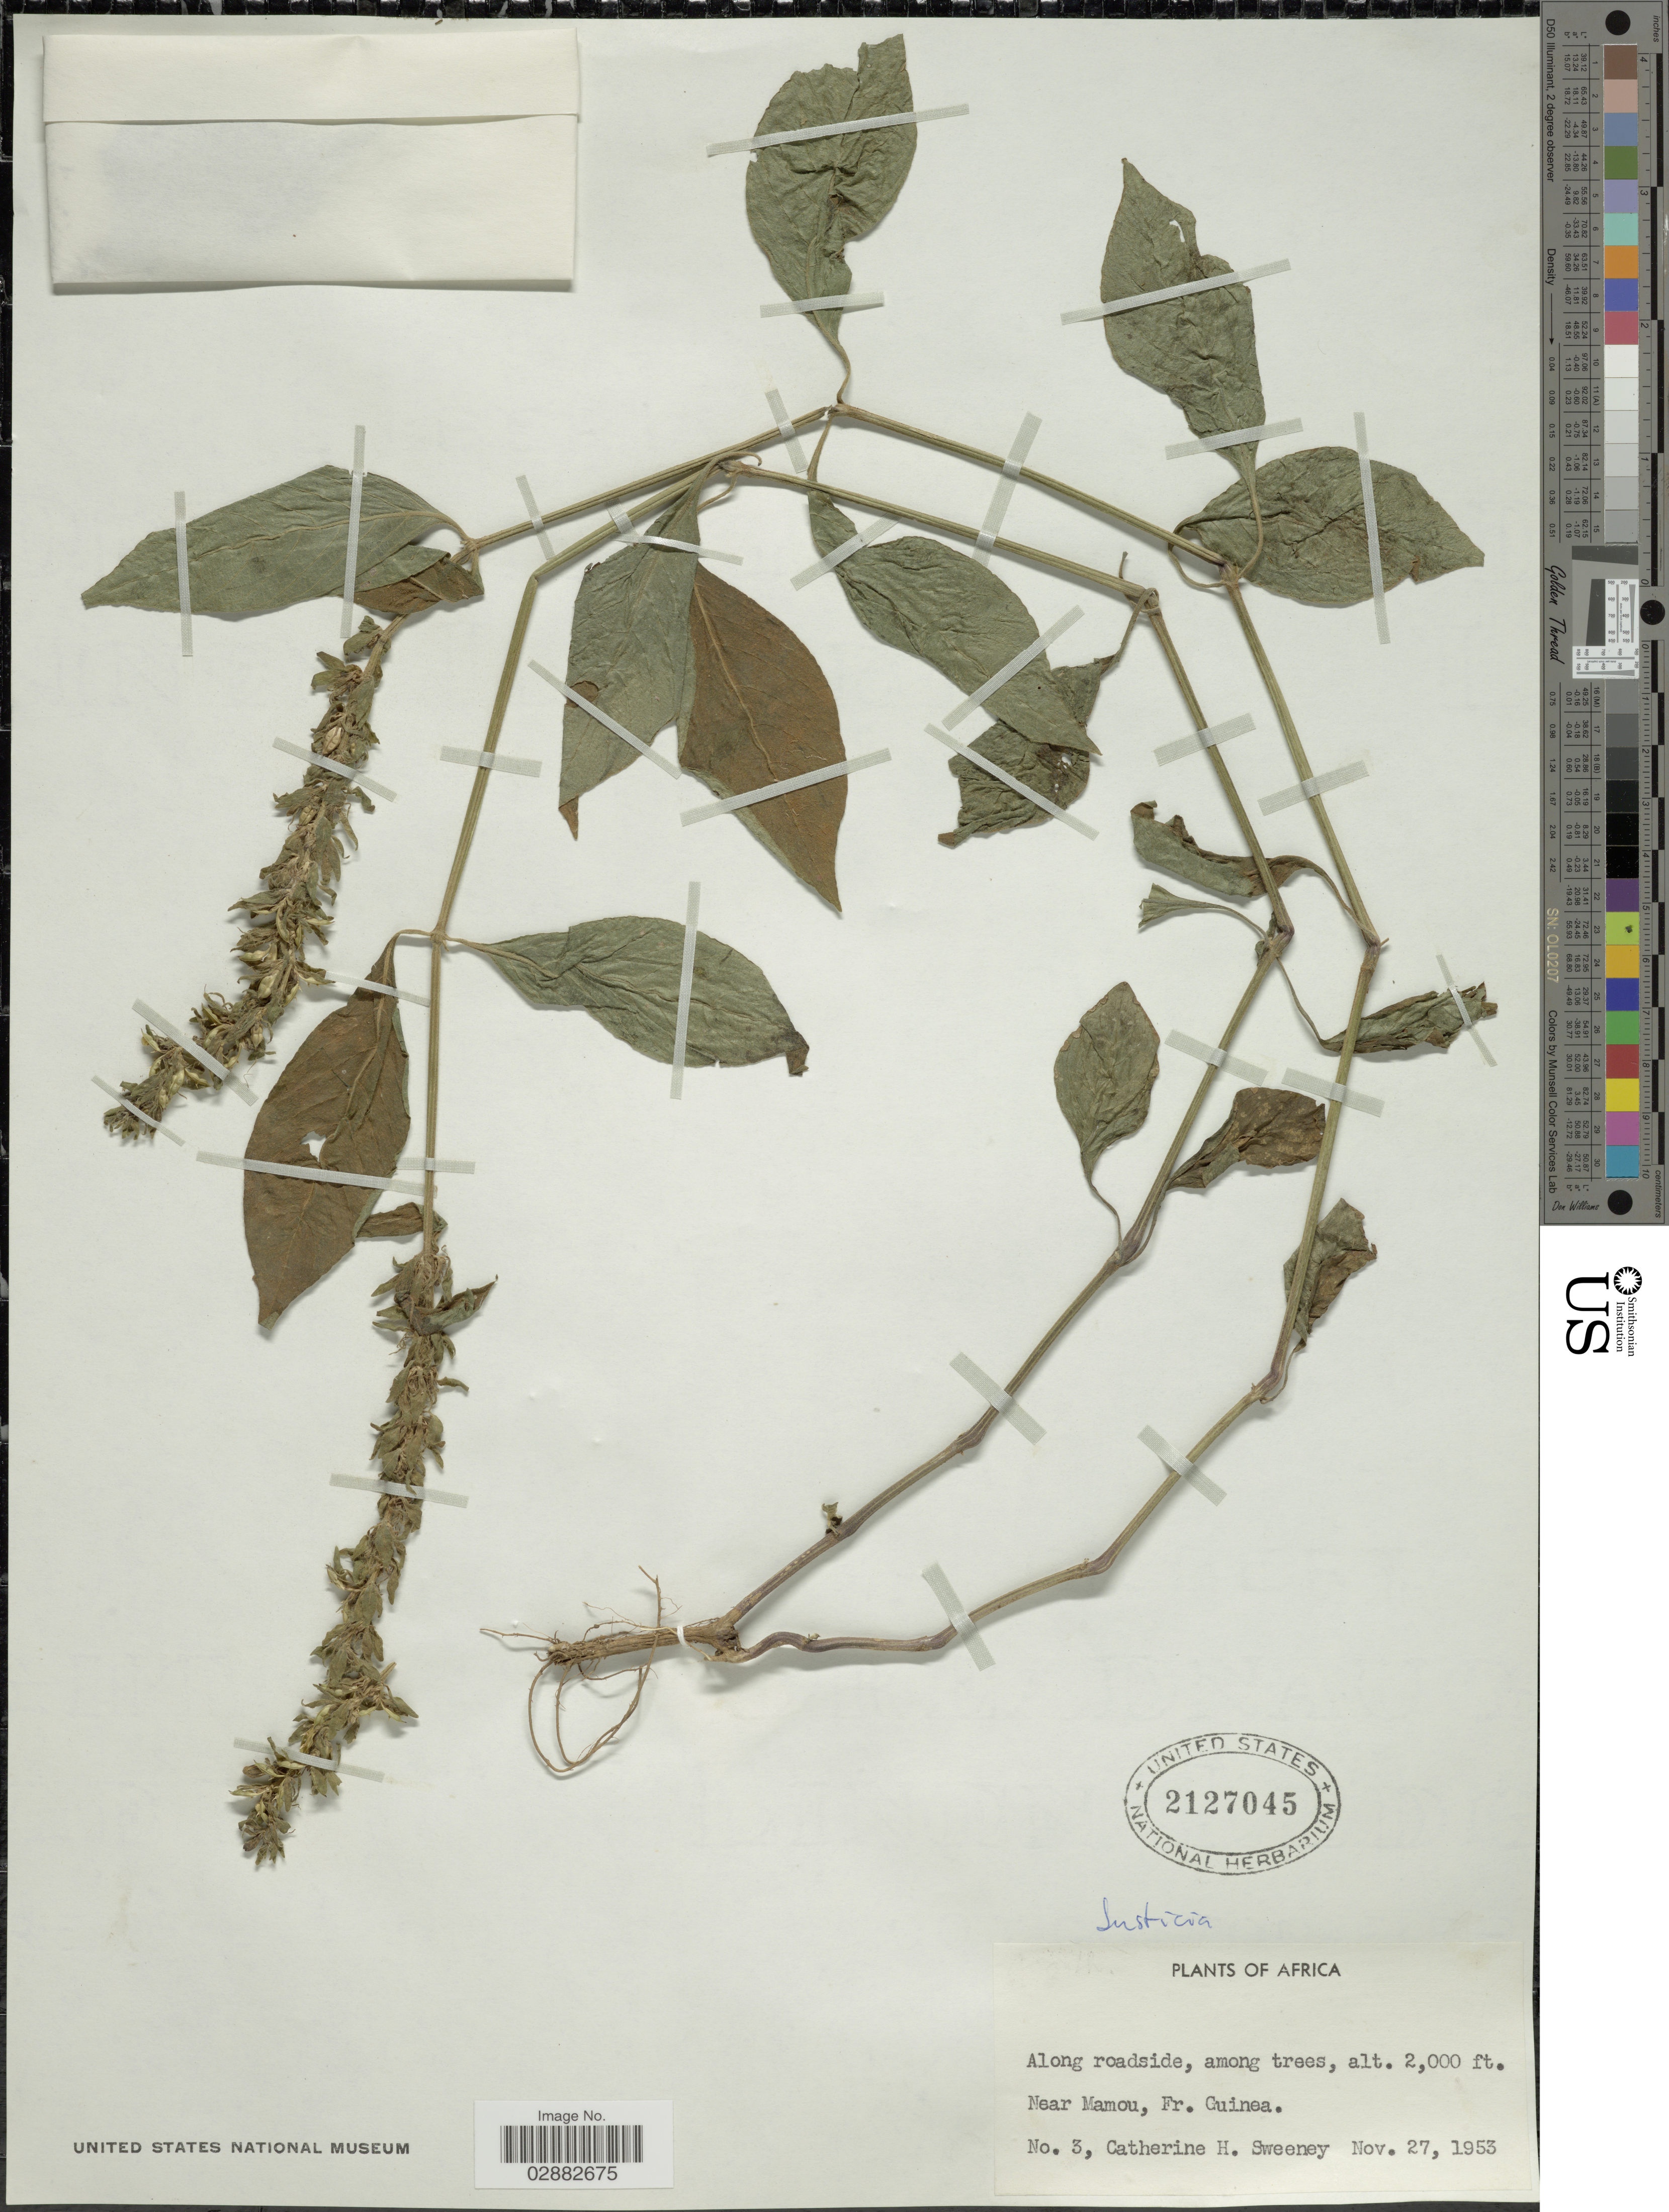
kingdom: Plantae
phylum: Tracheophyta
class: Magnoliopsida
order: Lamiales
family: Acanthaceae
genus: Justicia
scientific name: Justicia sp.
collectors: C. Sweeney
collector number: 3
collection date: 1953-11-27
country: Guinea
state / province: Mamou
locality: Near Mamou, Fr. Guinea.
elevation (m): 610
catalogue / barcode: US 2127045